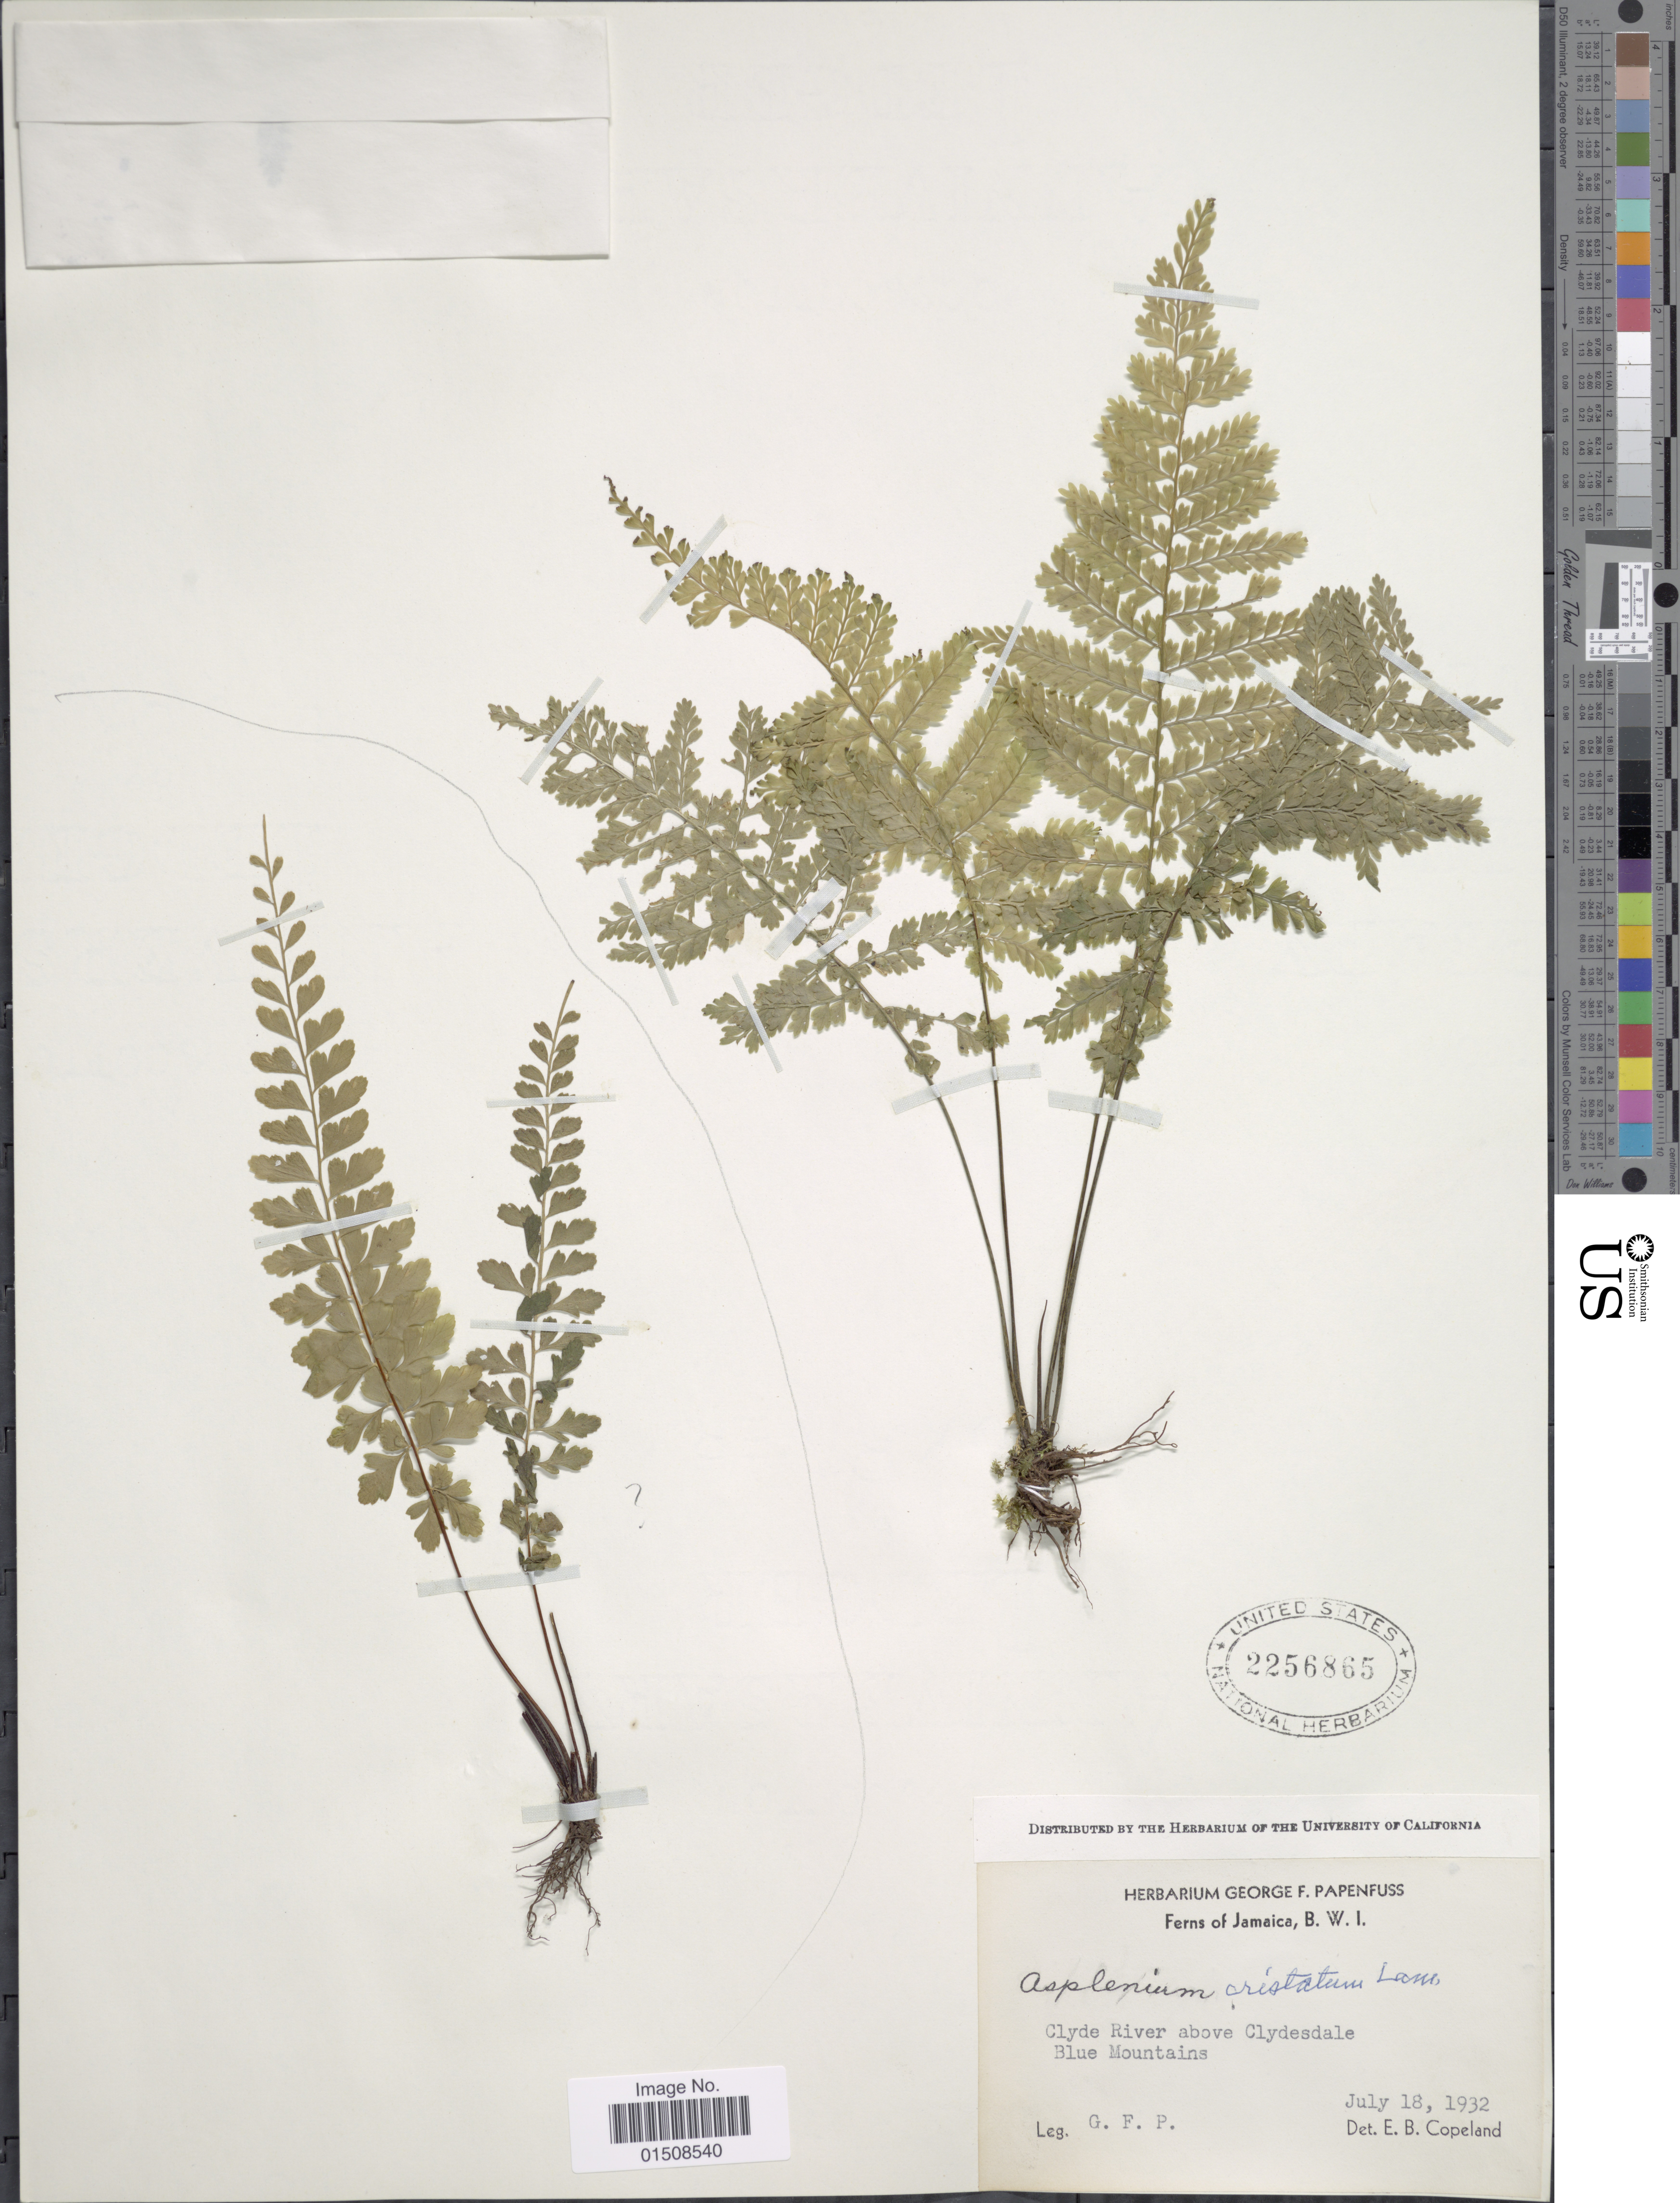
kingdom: Plantae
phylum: Tracheophyta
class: Polypodiopsida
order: Polypodiales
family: Aspleniaceae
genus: Asplenium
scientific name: Asplenium cristatum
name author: Lam.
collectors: G. Papenfuss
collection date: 1932-07-18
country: Jamaica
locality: Clyde River above Clydesdale, Blue Mountains, B.W. I.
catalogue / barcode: US 225865